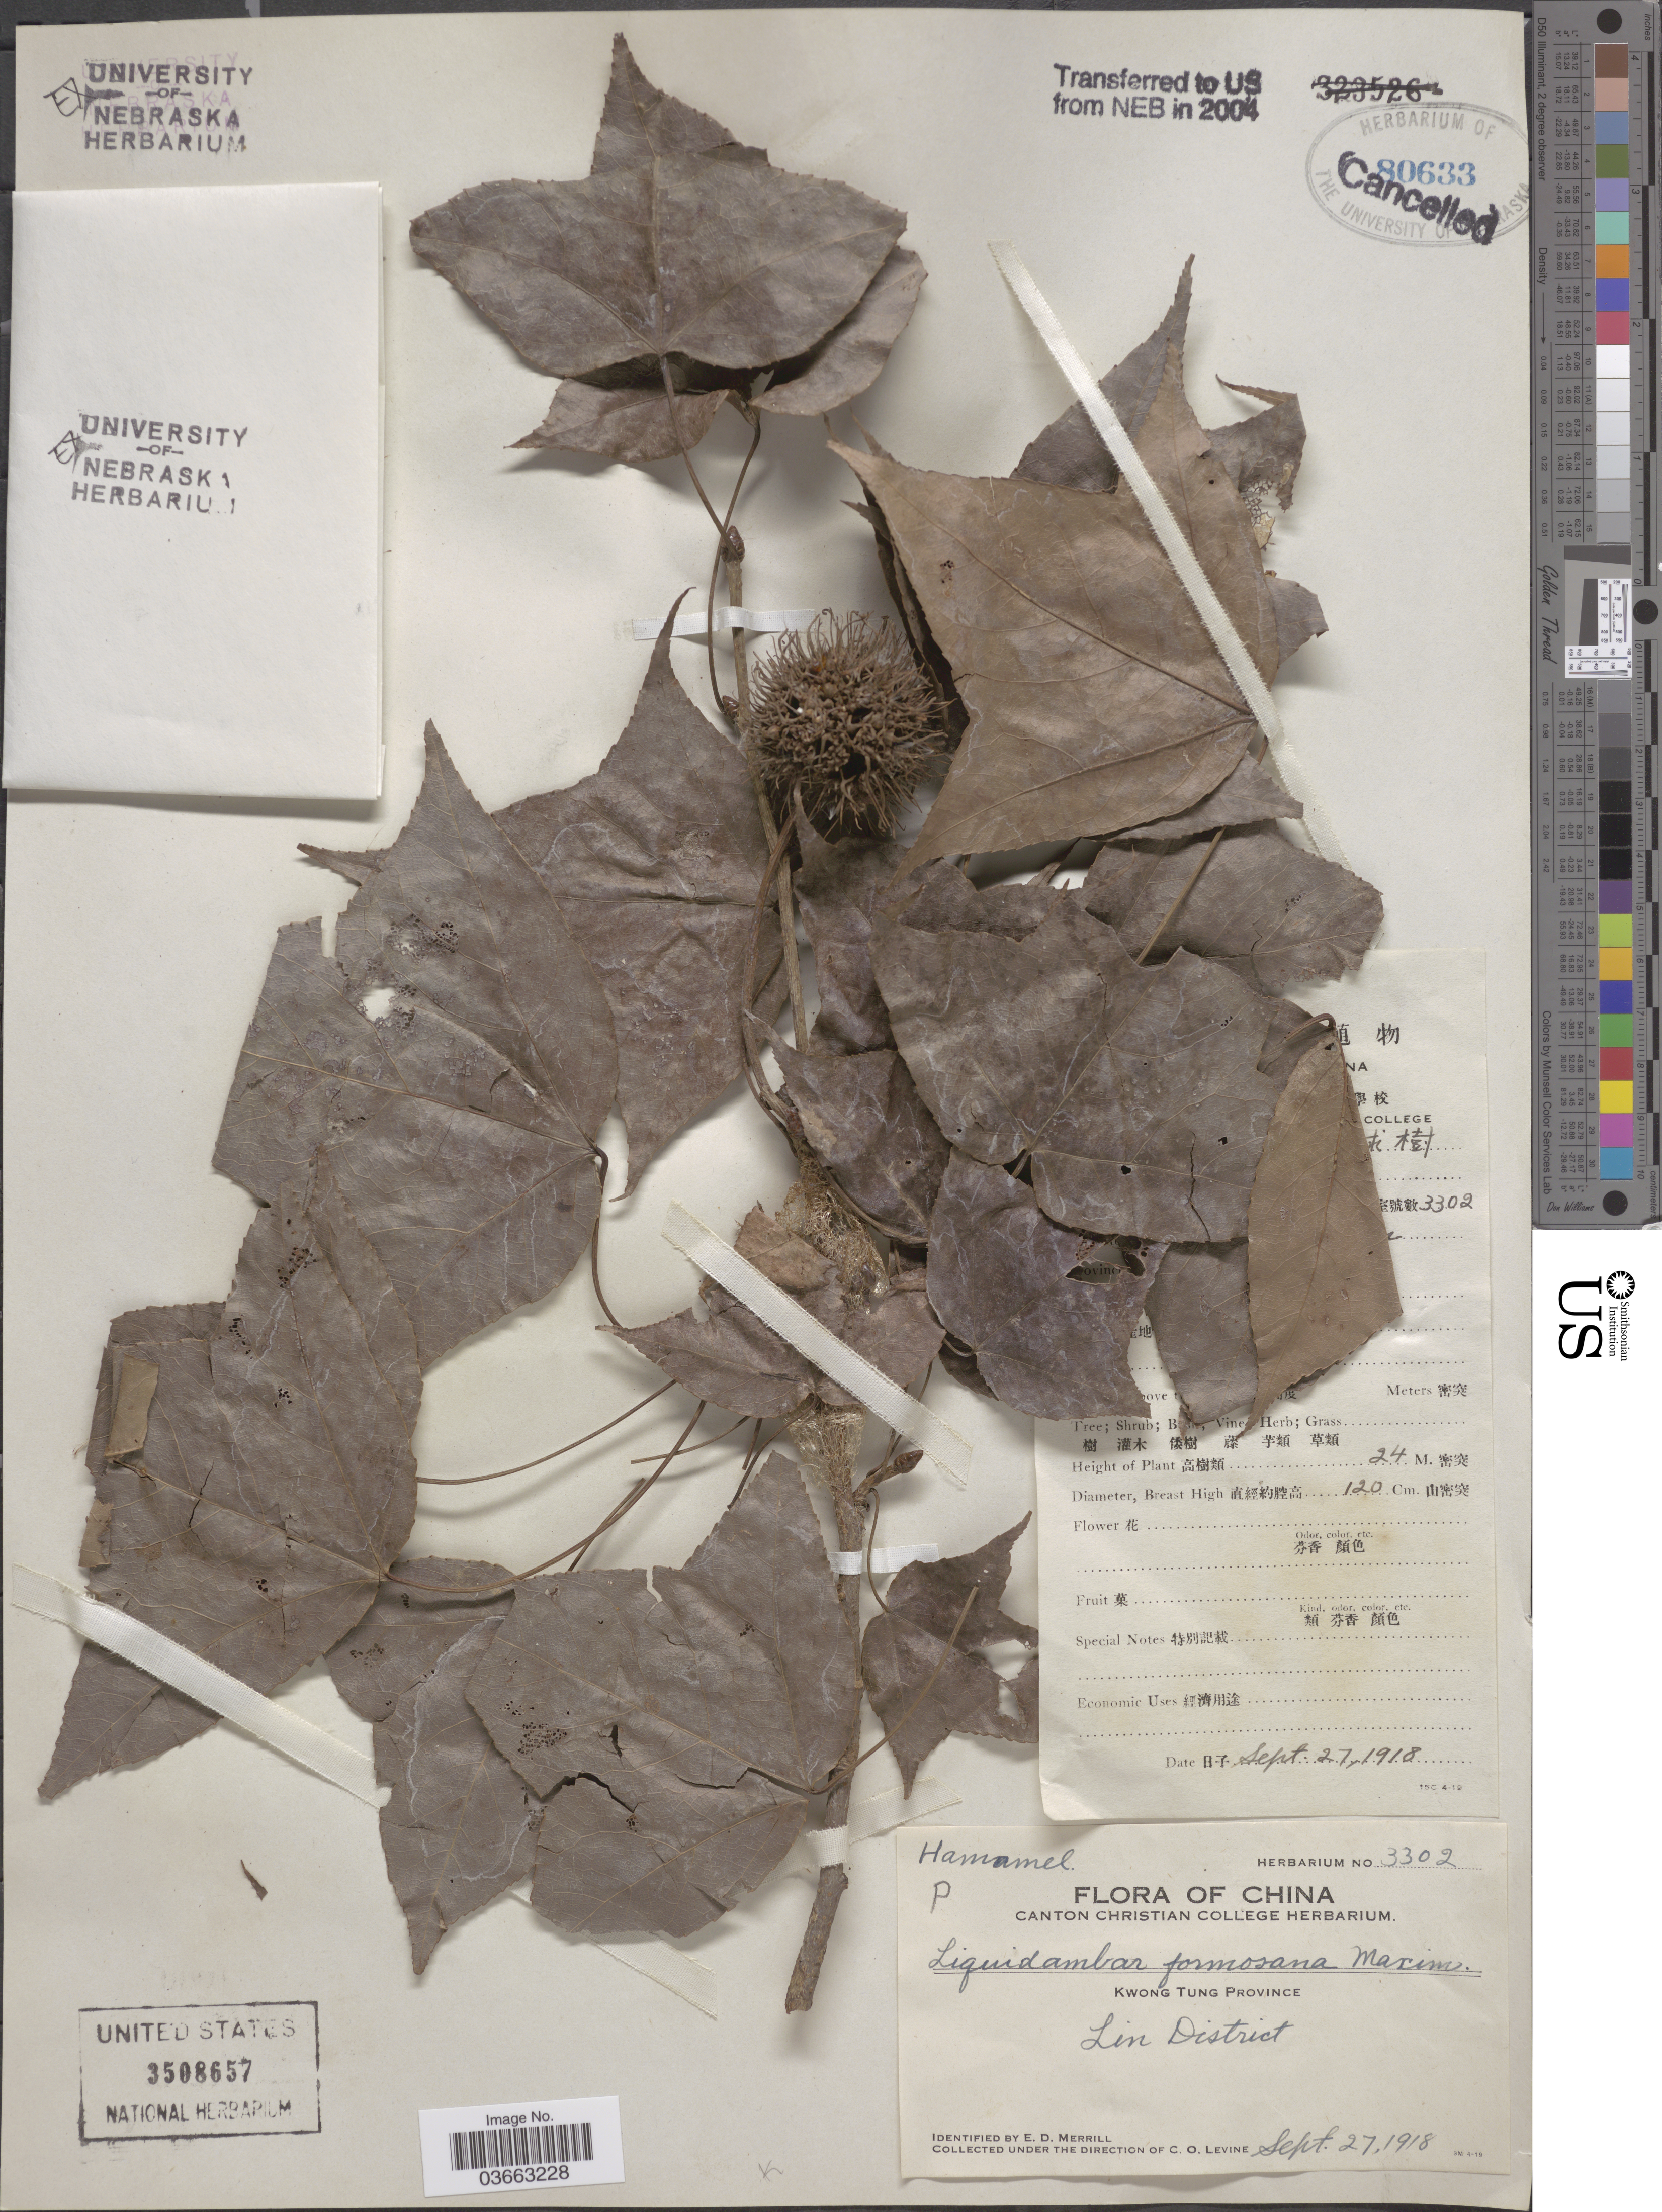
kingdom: Plantae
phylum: Tracheophyta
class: Magnoliopsida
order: Saxifragales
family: Altingiaceae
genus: Liquidambar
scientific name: Liquidambar formosana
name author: Hance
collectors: C. O. Levine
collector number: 3302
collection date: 1918-09-27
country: China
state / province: Guangdong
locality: Kwong Tung Province. Lin District. !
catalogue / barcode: US 3508657